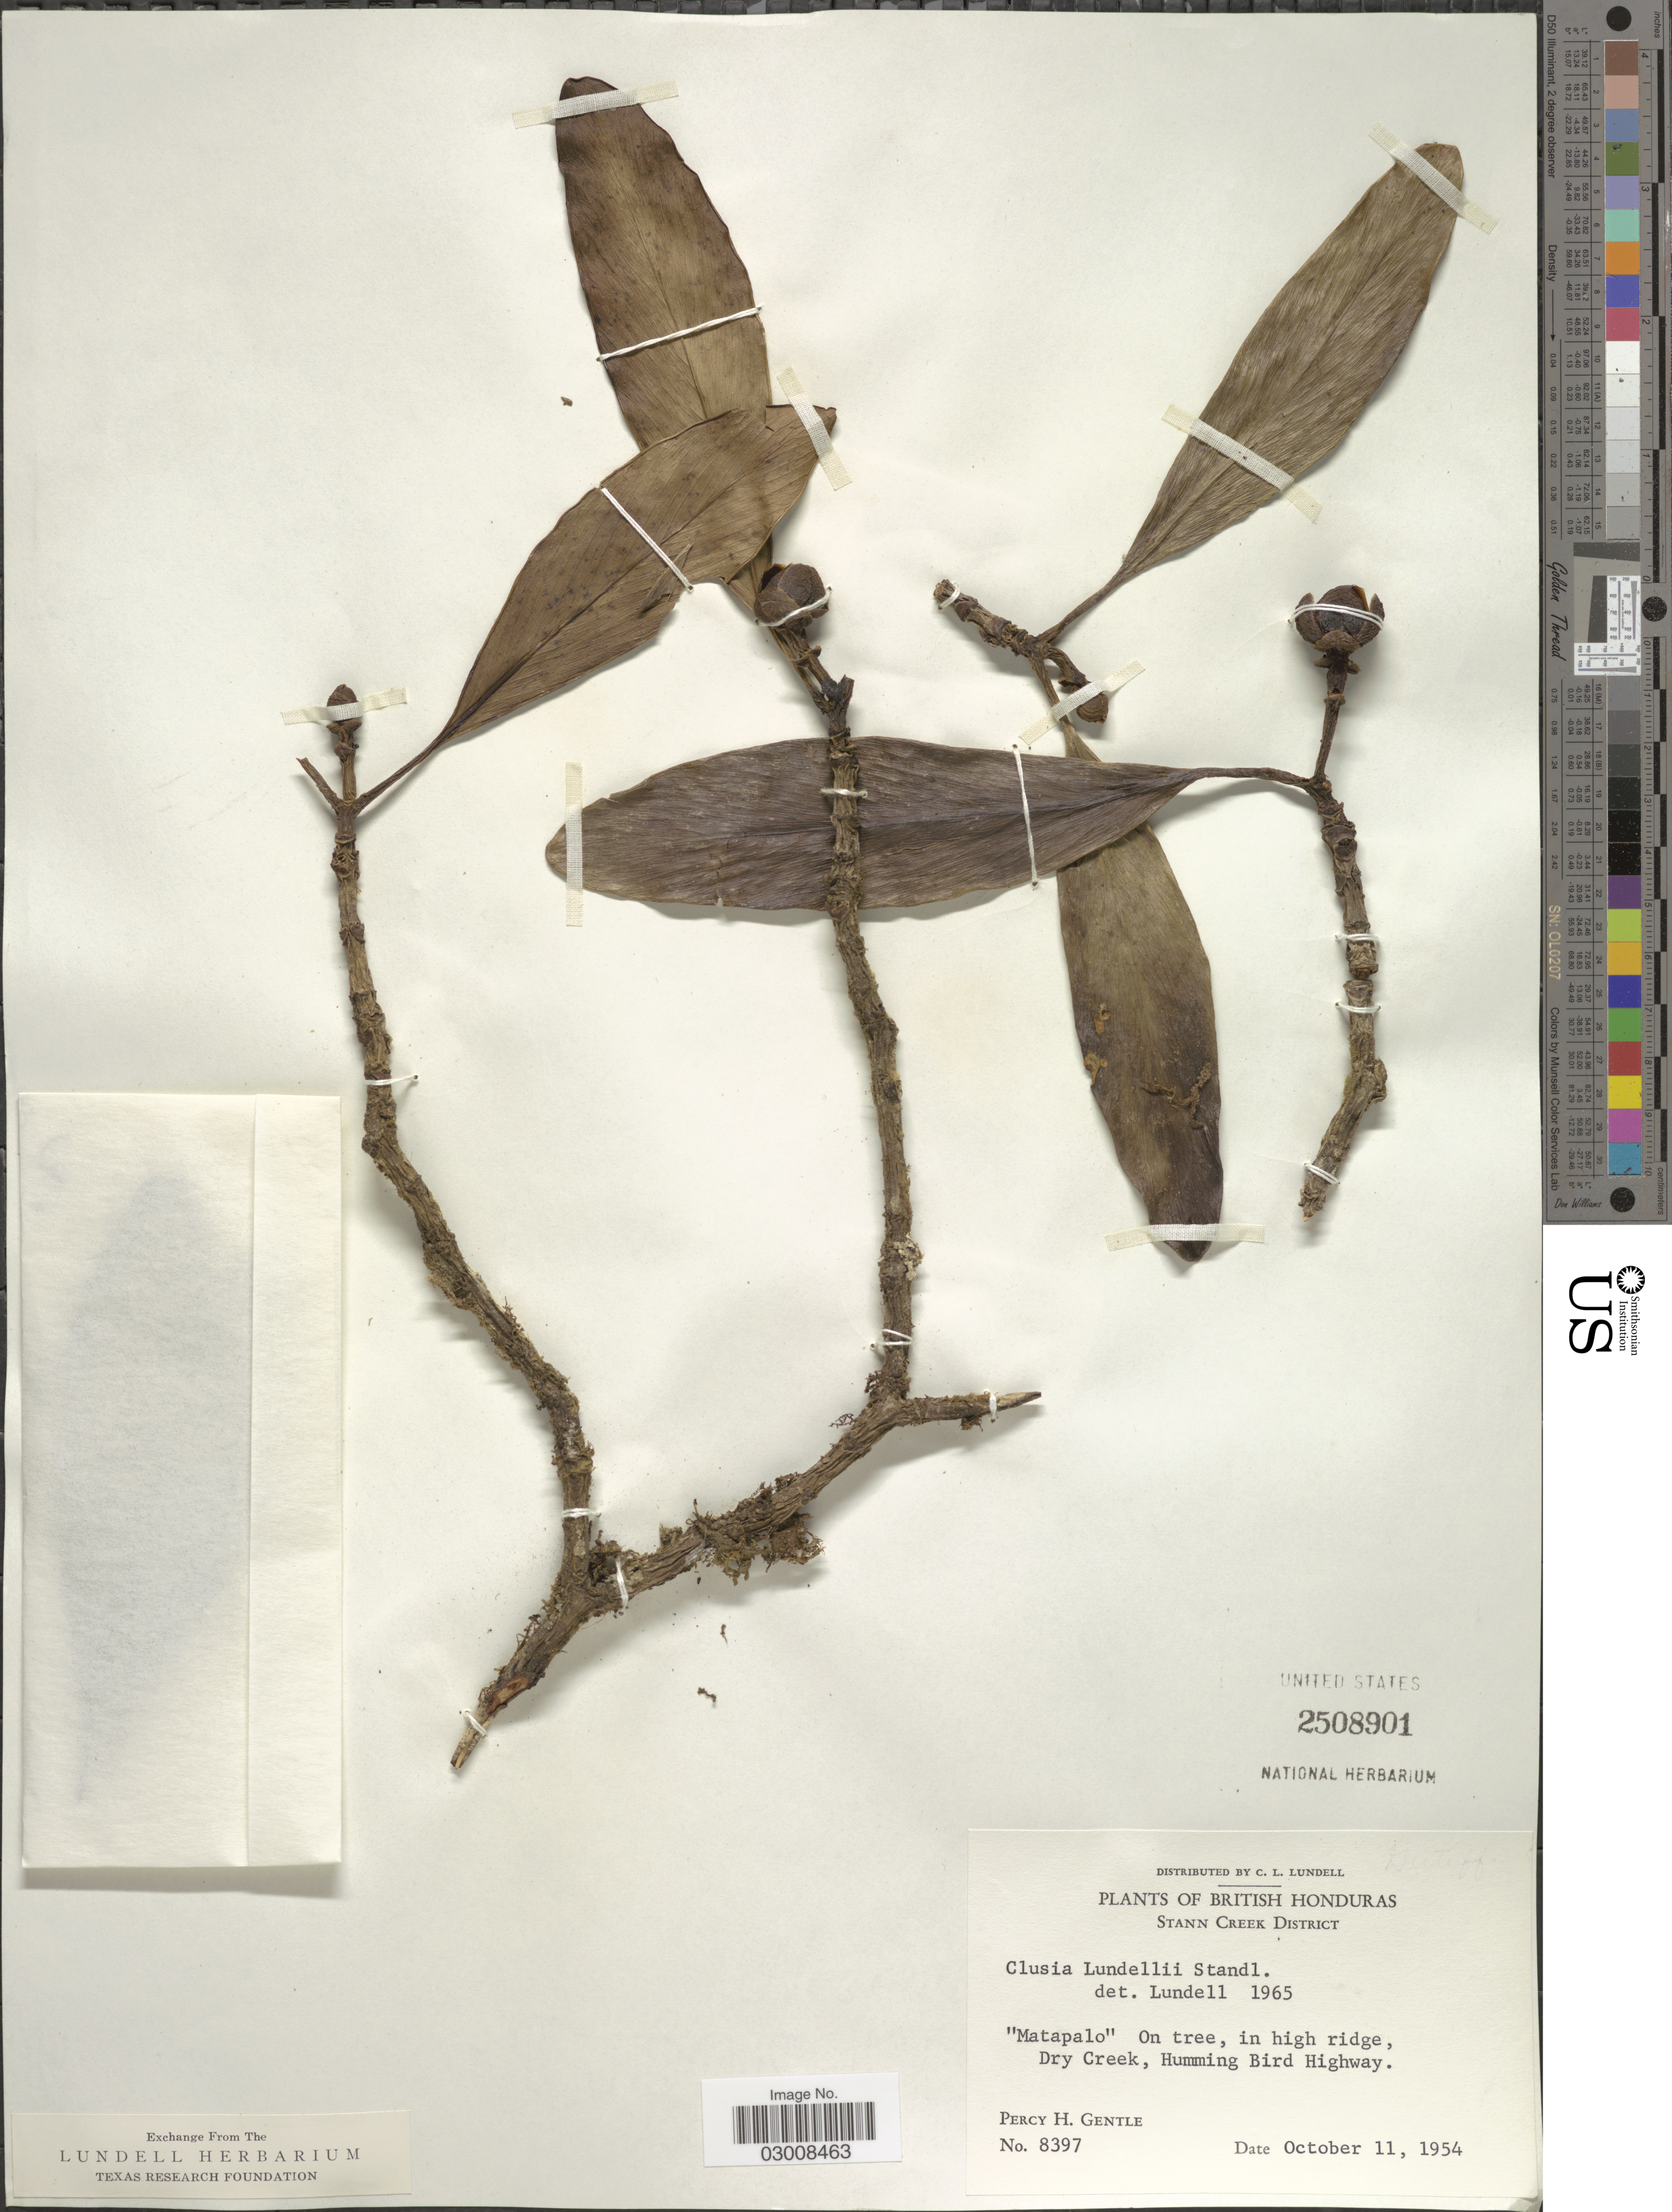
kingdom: Plantae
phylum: Tracheophyta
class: Magnoliopsida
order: Malpighiales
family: Clusiaceae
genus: Clusia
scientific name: Clusia lundellii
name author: Standl.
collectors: P. H. Gentle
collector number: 8397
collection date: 1954-10-11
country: Belize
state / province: Stann Creek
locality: British Honduras, Stann Creek District, in high ridge, Dry Creek, Humming Bird Highway.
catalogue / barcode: US 2508901